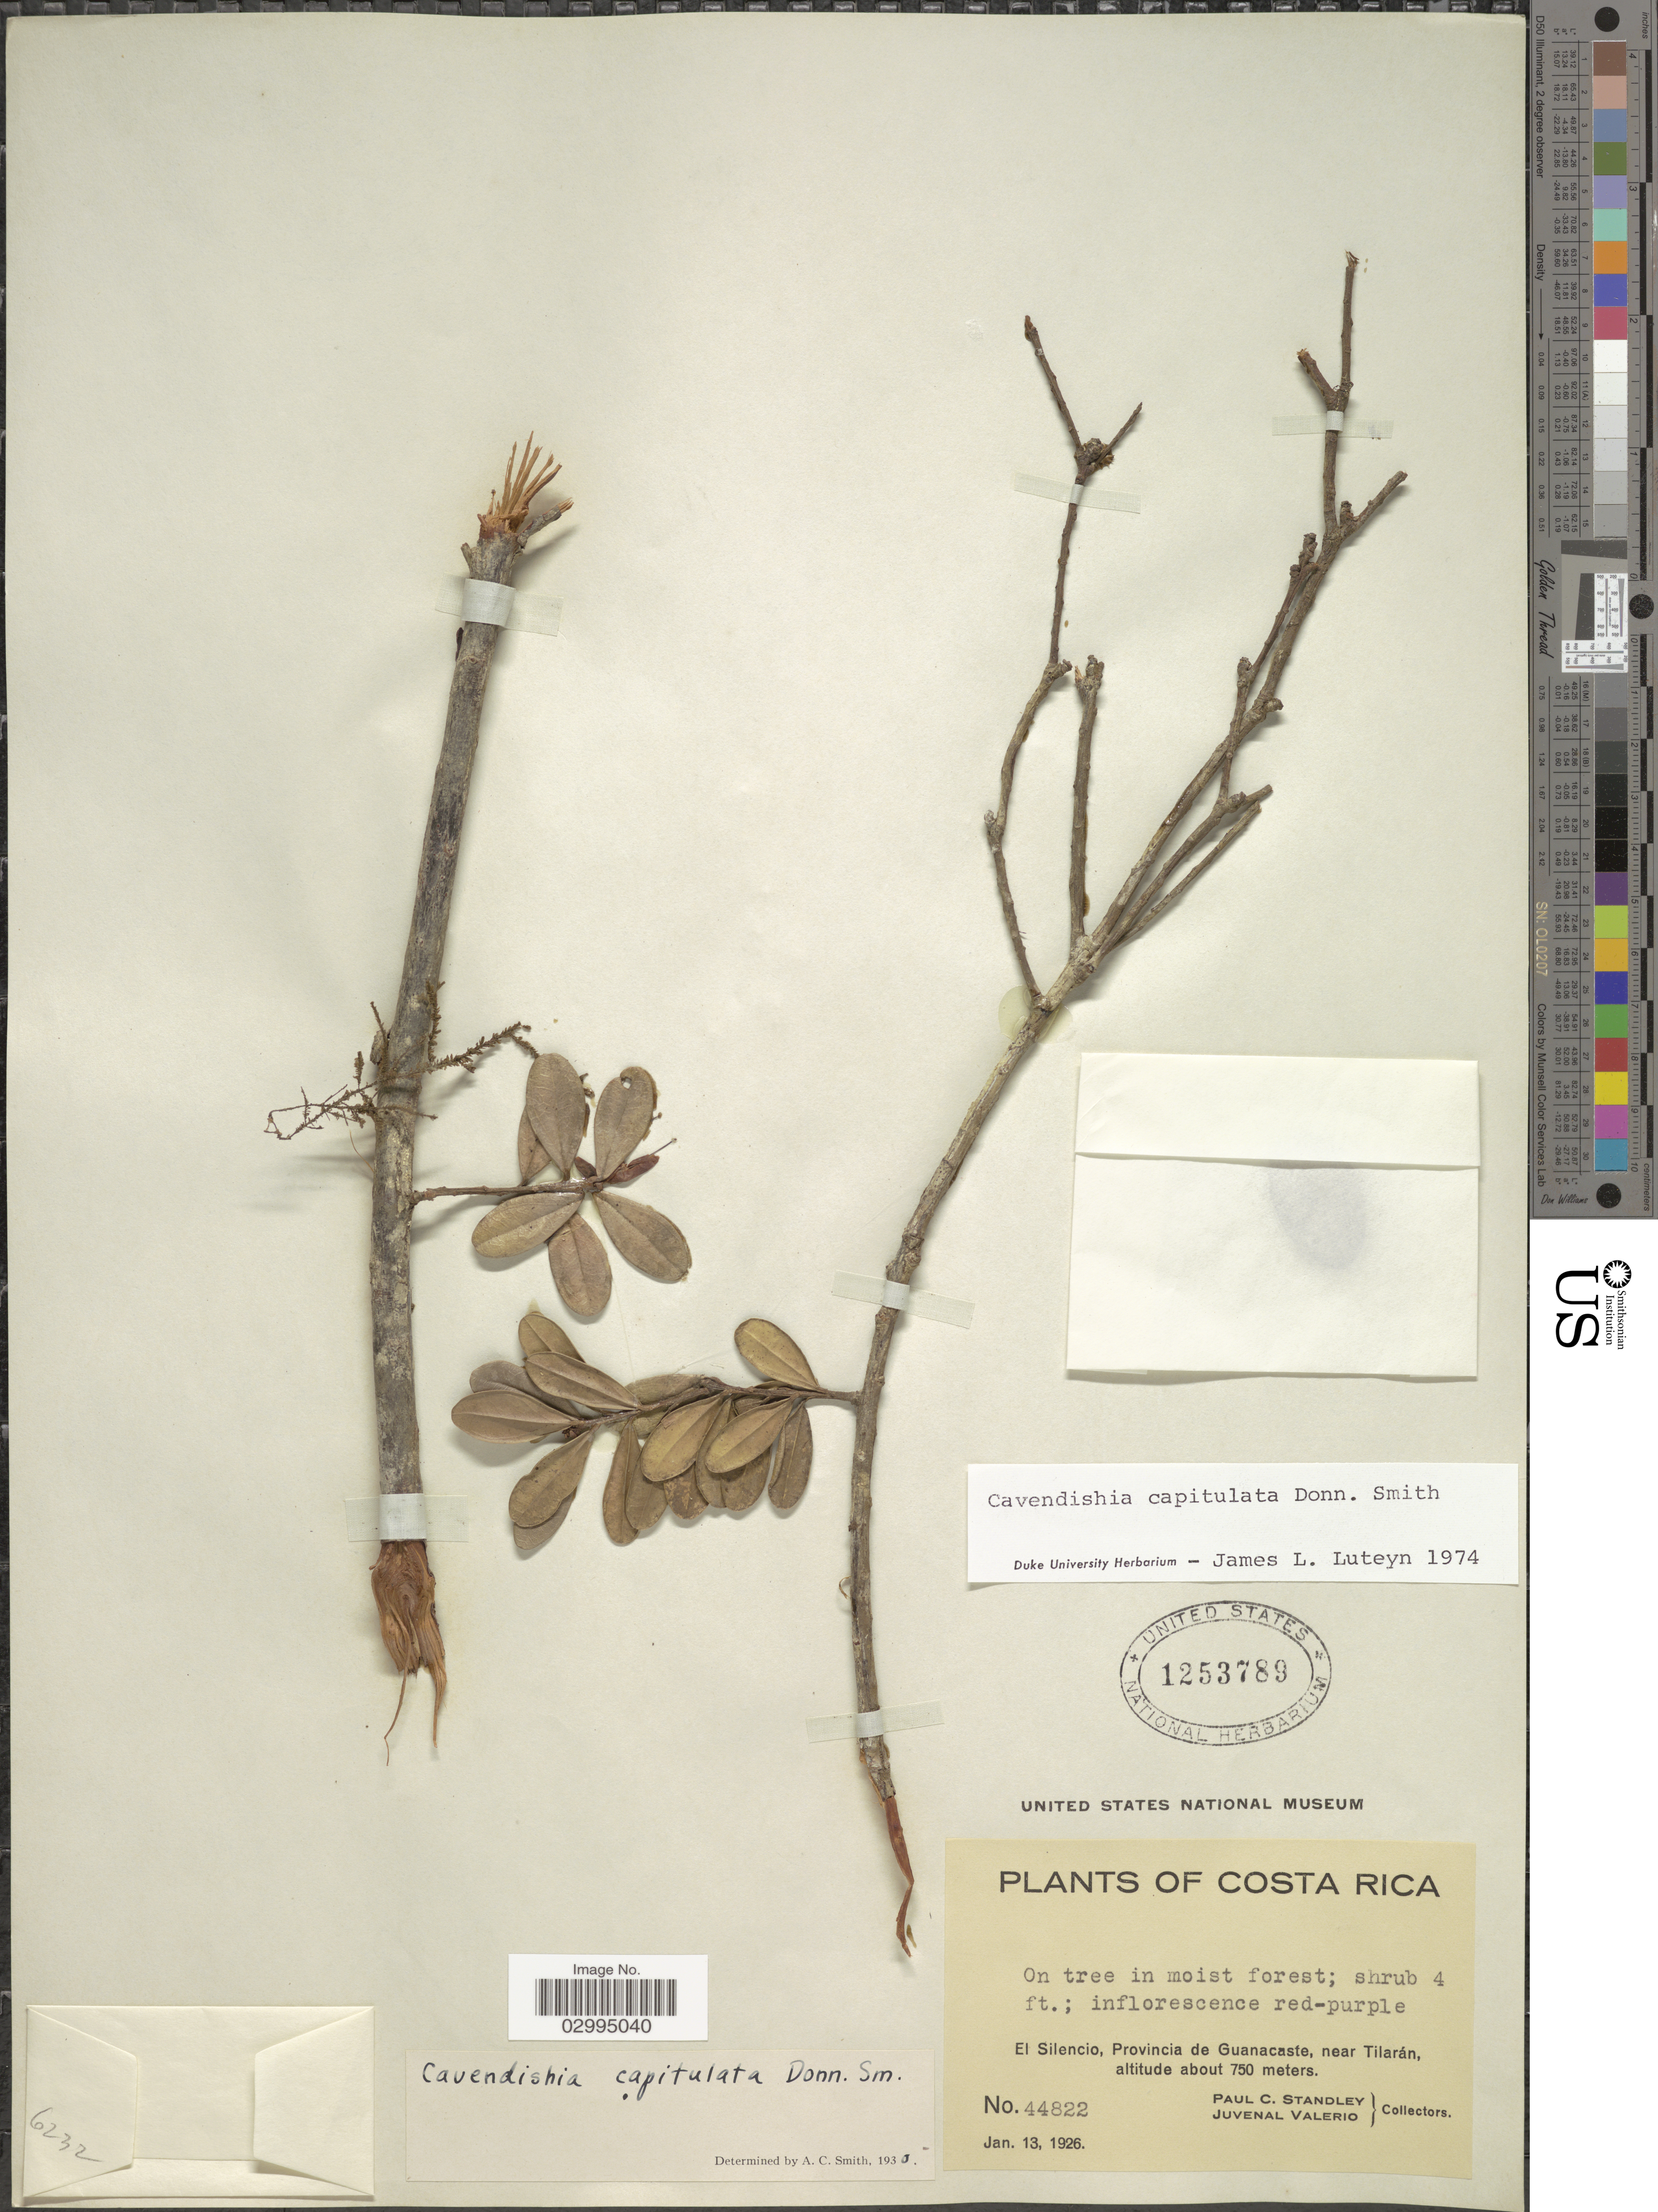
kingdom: Plantae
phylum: Tracheophyta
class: Magnoliopsida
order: Ericales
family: Ericaceae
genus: Cavendishia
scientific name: Cavendishia capitulata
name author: Donn. Sm.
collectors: P. C. Standley & J. Valerio R.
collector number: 44822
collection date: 1926-01-13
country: Costa Rica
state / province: Guanacaste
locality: El Silencio, Provincia de Guanacaste, near Tilarán.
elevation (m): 750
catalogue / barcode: US 1253789